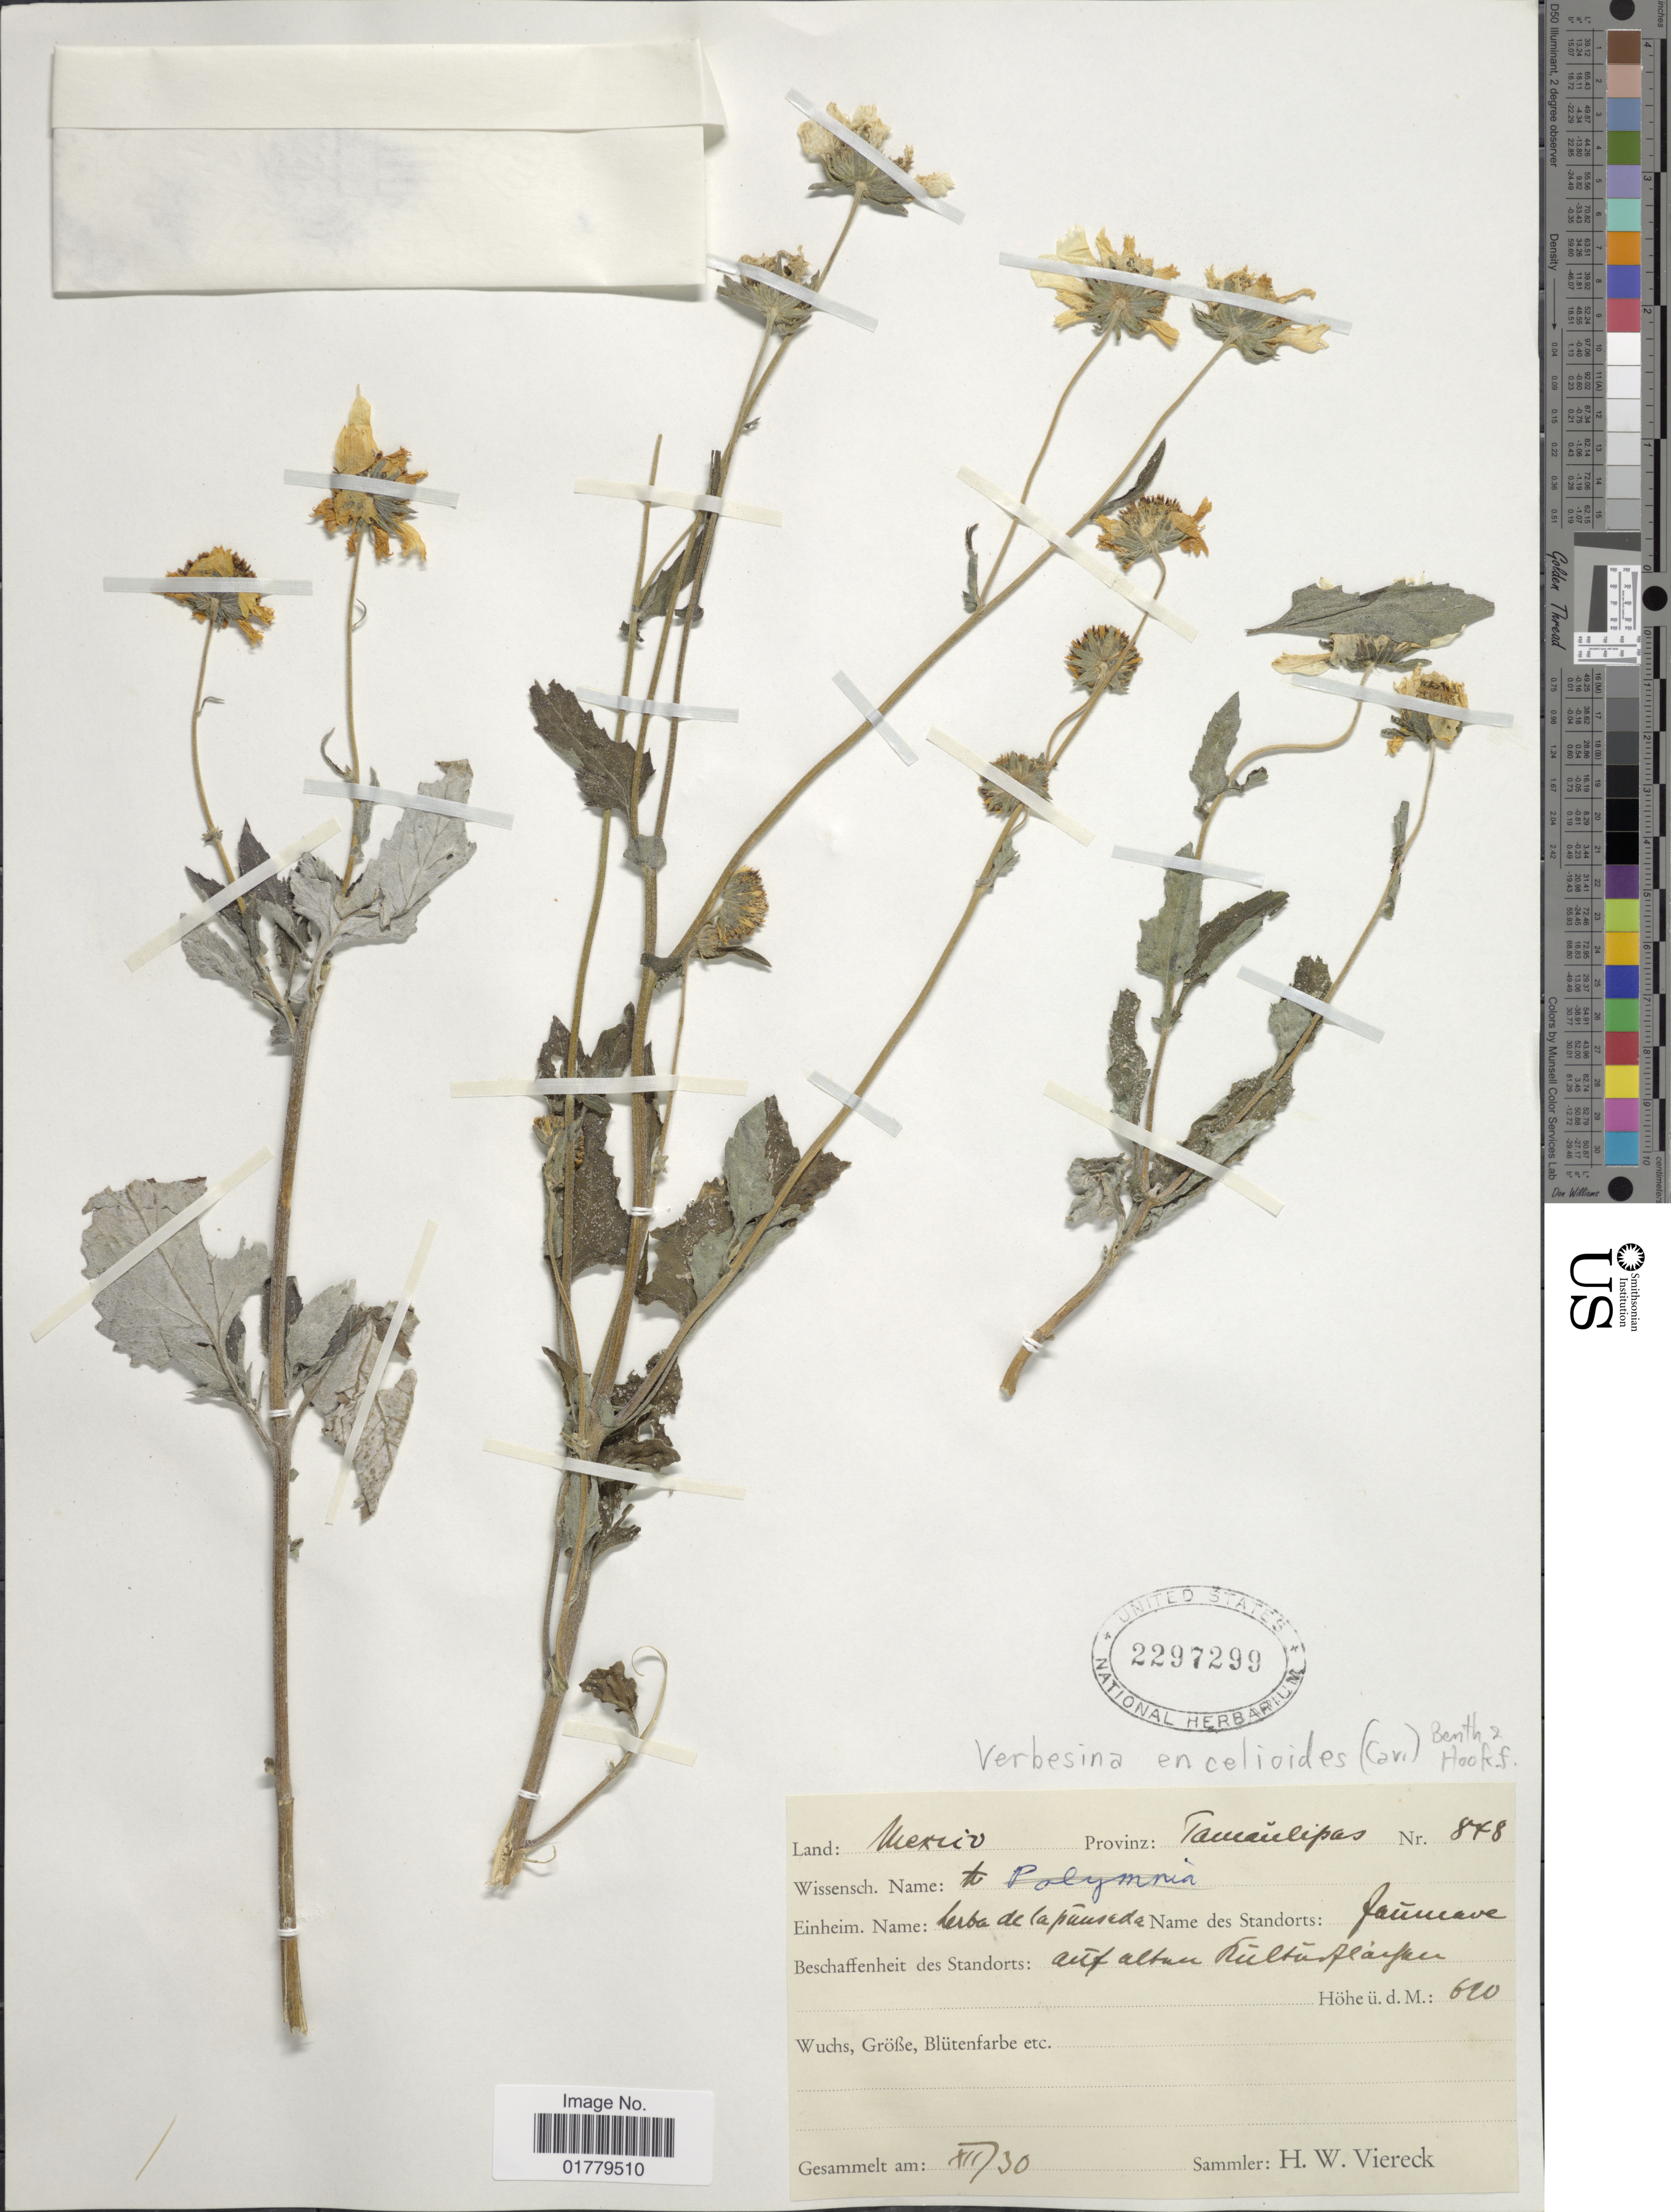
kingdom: Plantae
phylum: Tracheophyta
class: Magnoliopsida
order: Asterales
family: Asteraceae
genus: Verbesina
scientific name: Verbesina encelioides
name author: (Cav.) Benth. & Hook. ex A. Gray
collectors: H. W. Viereck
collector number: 848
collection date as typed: Transcribed d/m/y: /12/30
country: Mexico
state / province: Tamaulipas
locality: Provinz: Tamaulipas.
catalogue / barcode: US 2297299